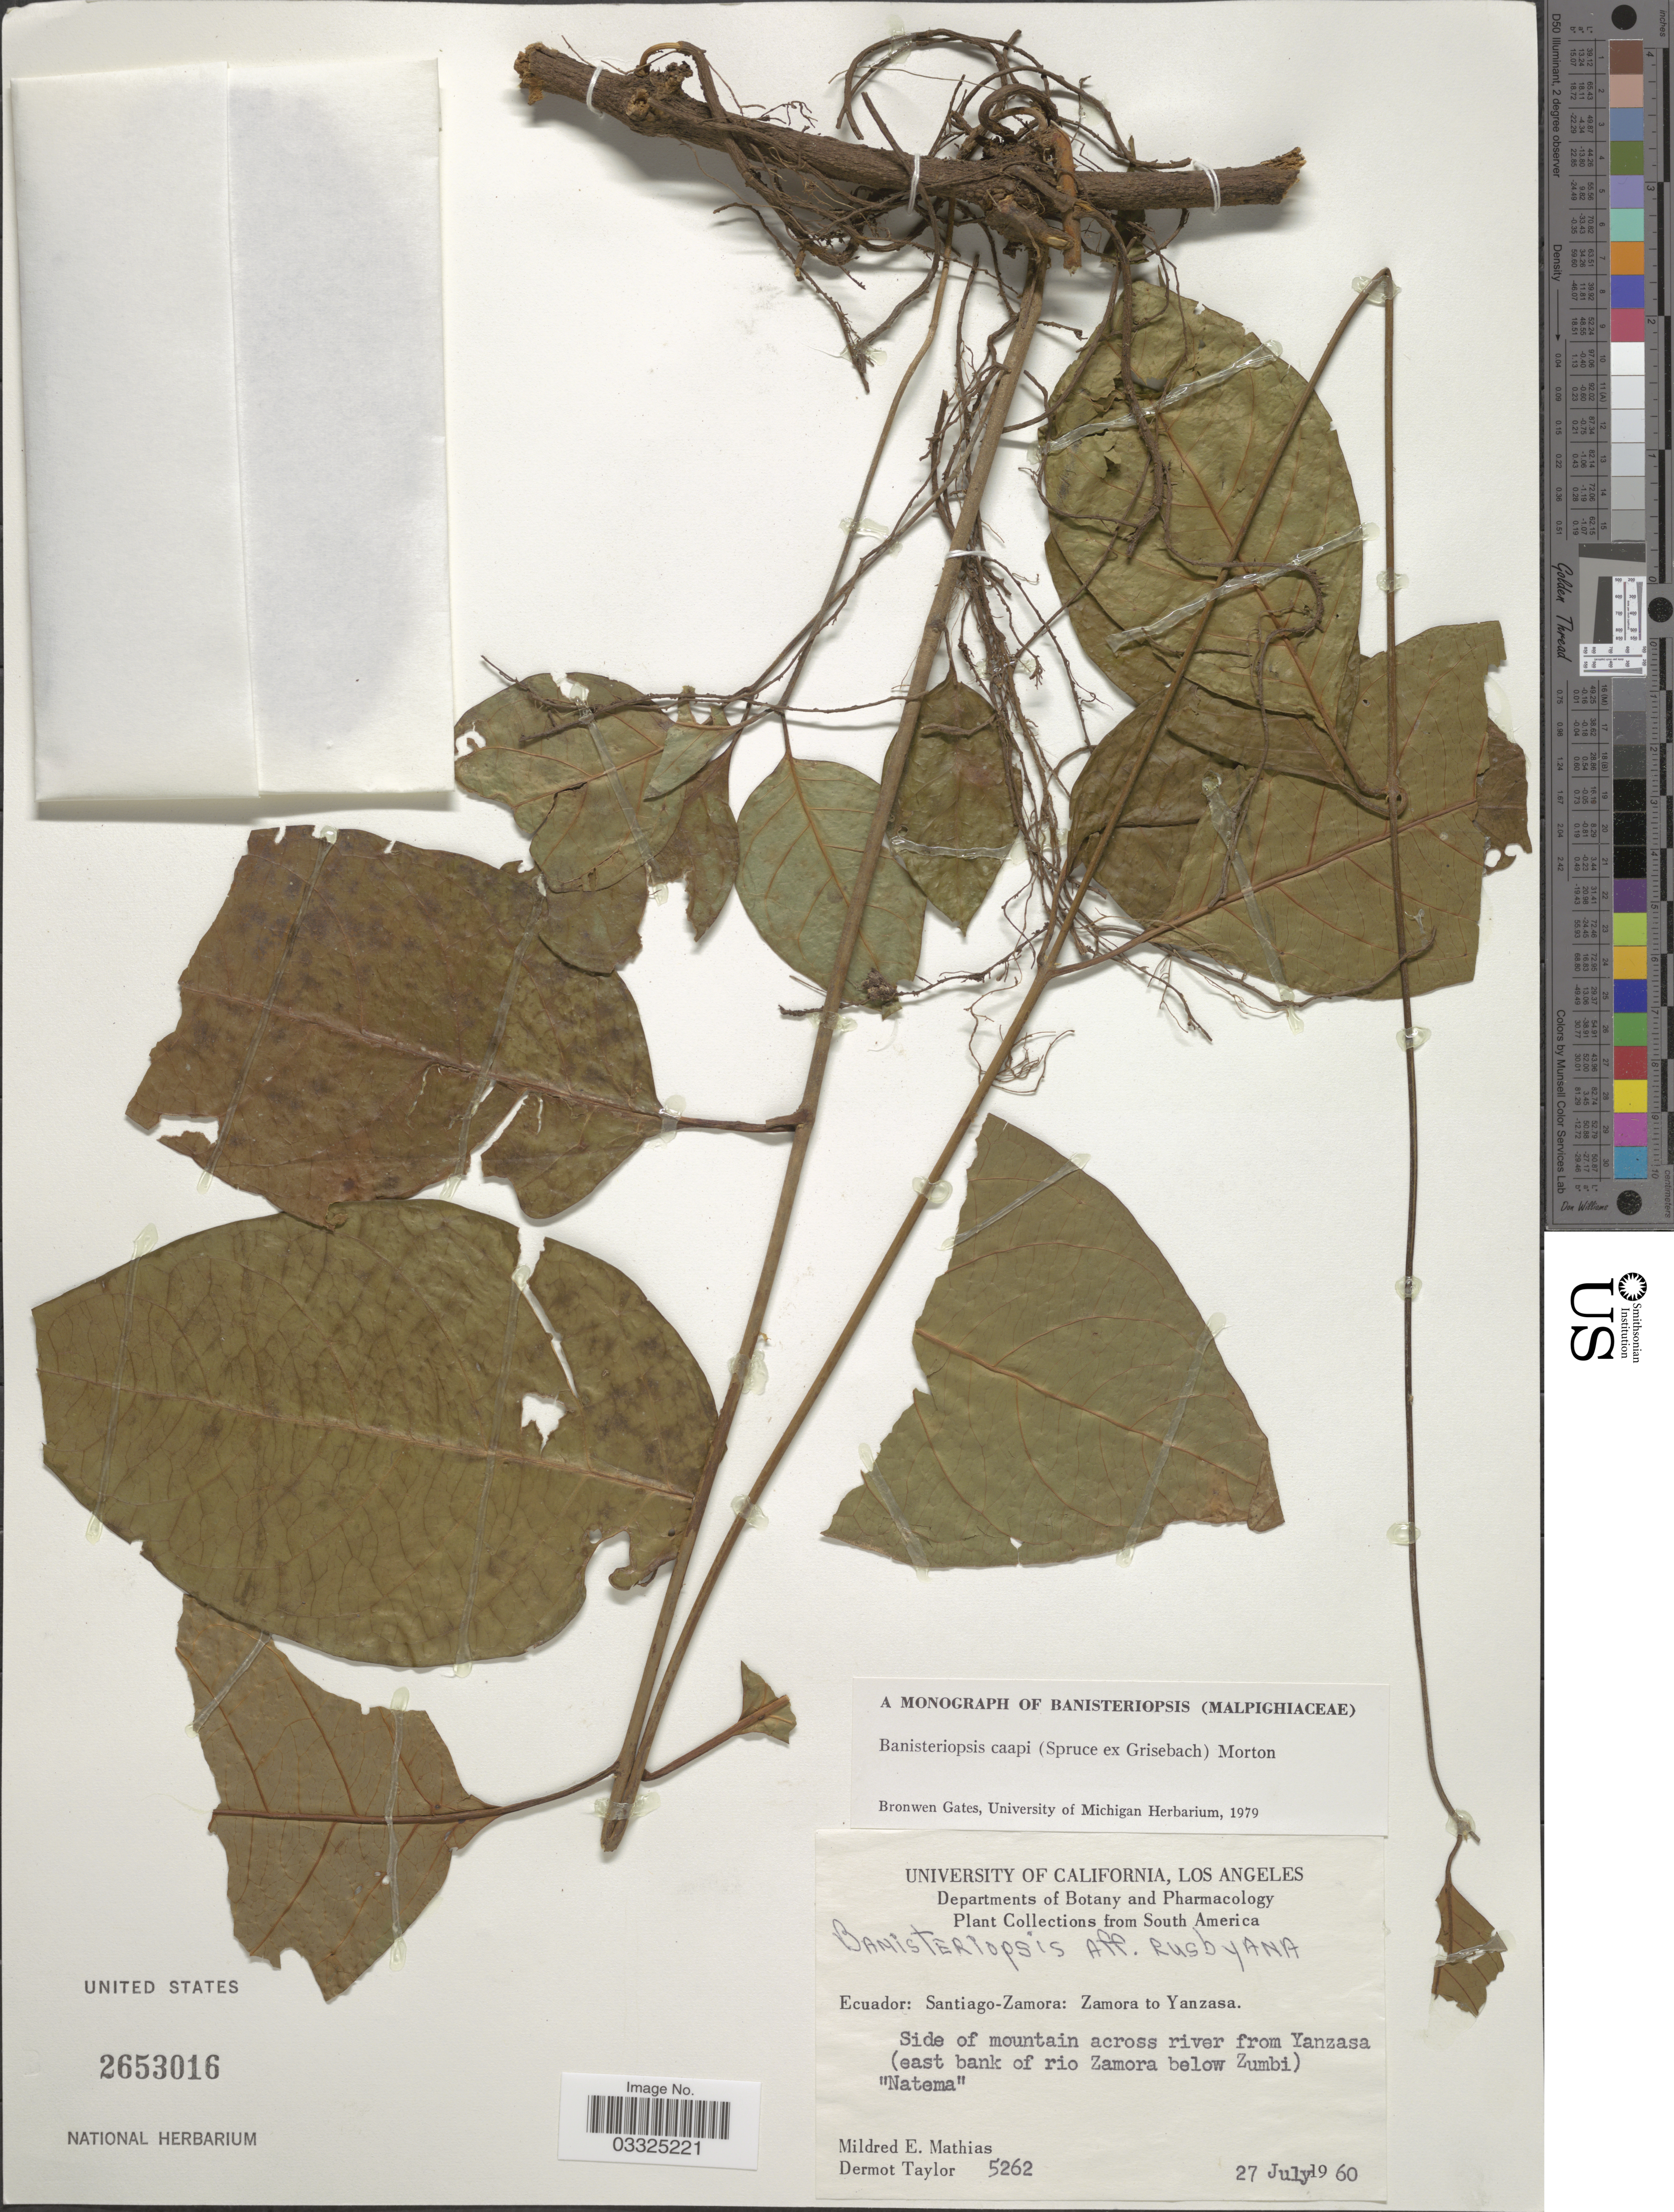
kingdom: Plantae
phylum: Tracheophyta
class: Magnoliopsida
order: Malpighiales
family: Malpighiaceae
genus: Banisteriopsis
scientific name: Banisteriopsis caapi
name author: (Spruce ex Griseb.) C.V. Morton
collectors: M. E. Mathias & D. Taylor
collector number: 5262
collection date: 1960-07-27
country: Ecuador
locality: Santiago-Zamora: Zamora to Yanzasa. Side of mountain across river from Yanzasa (east bank of rio Zamora below Zumbi).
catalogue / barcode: US 2653016